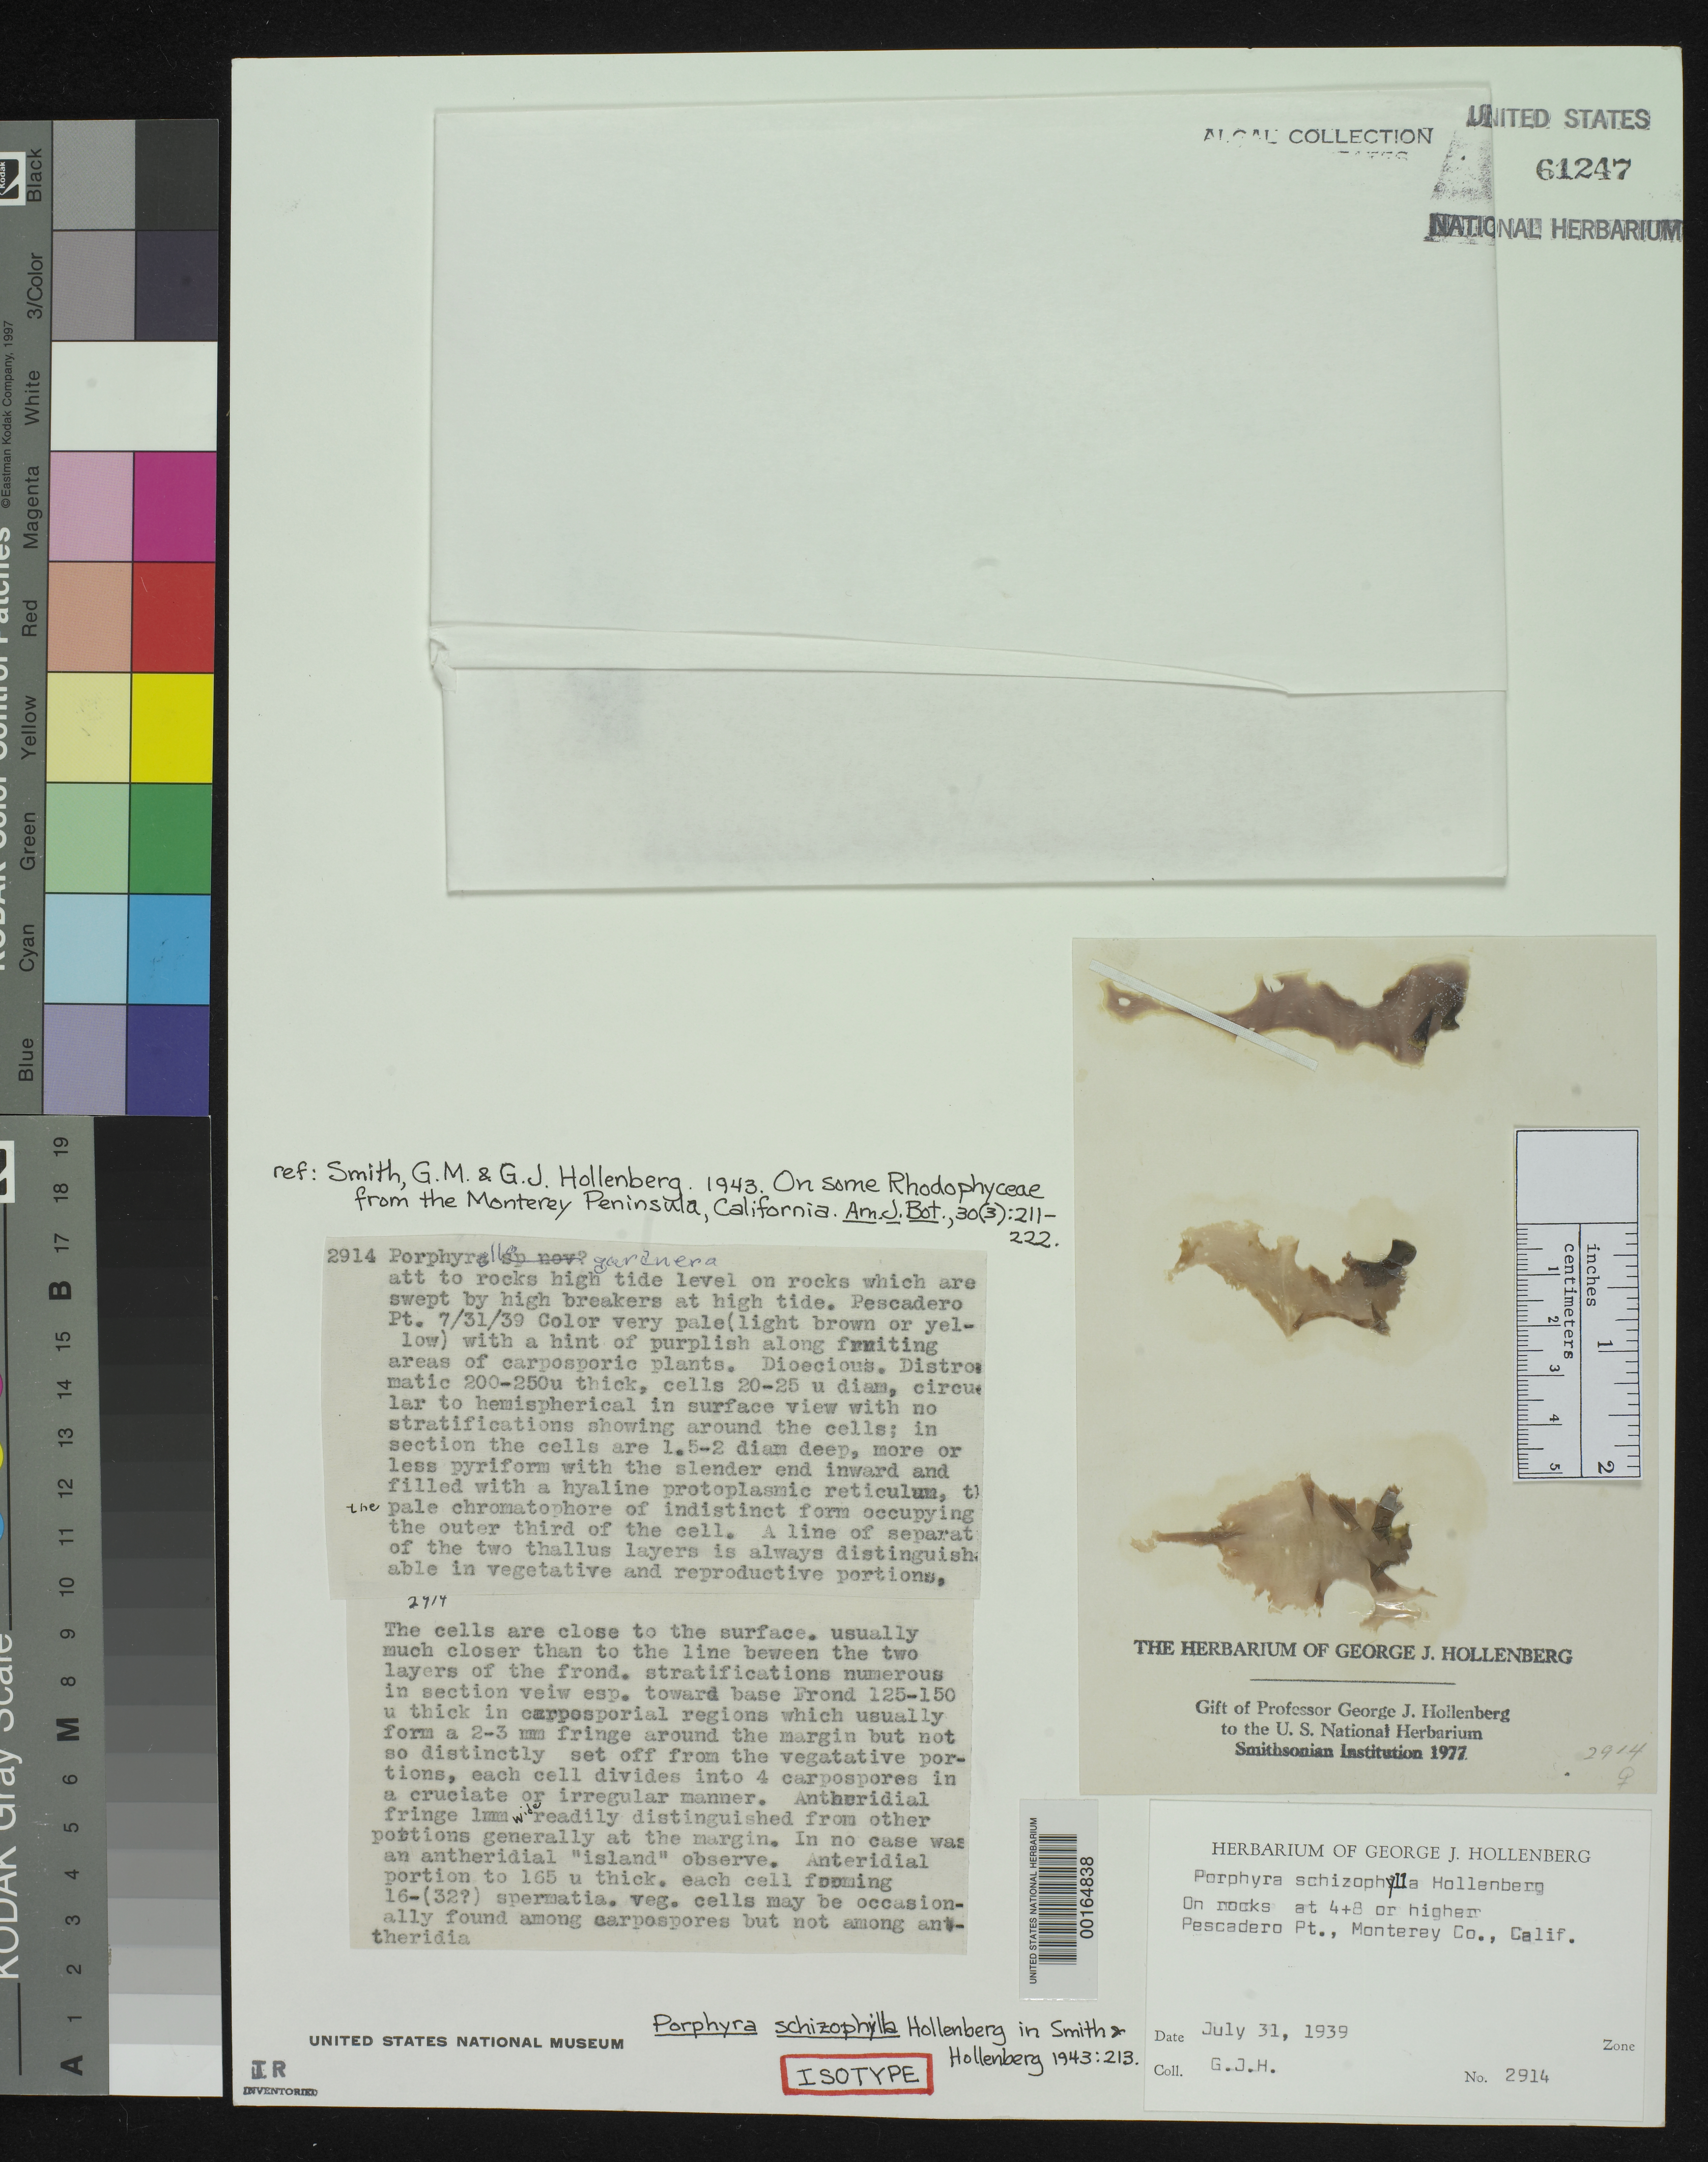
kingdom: Plantae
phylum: Rhodophyta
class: Bangiophyceae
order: Bangiales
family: Bangiaceae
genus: Porphyra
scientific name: Porphyra schizophylla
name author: Hollenb. in G.M. Sm. & Hollenb.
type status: Isotype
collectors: G. Hollenberg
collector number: GJH 2914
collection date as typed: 31 Jul 1939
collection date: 1939-07-31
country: United States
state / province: California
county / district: Monterey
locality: Pescadero Point.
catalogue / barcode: US 61247